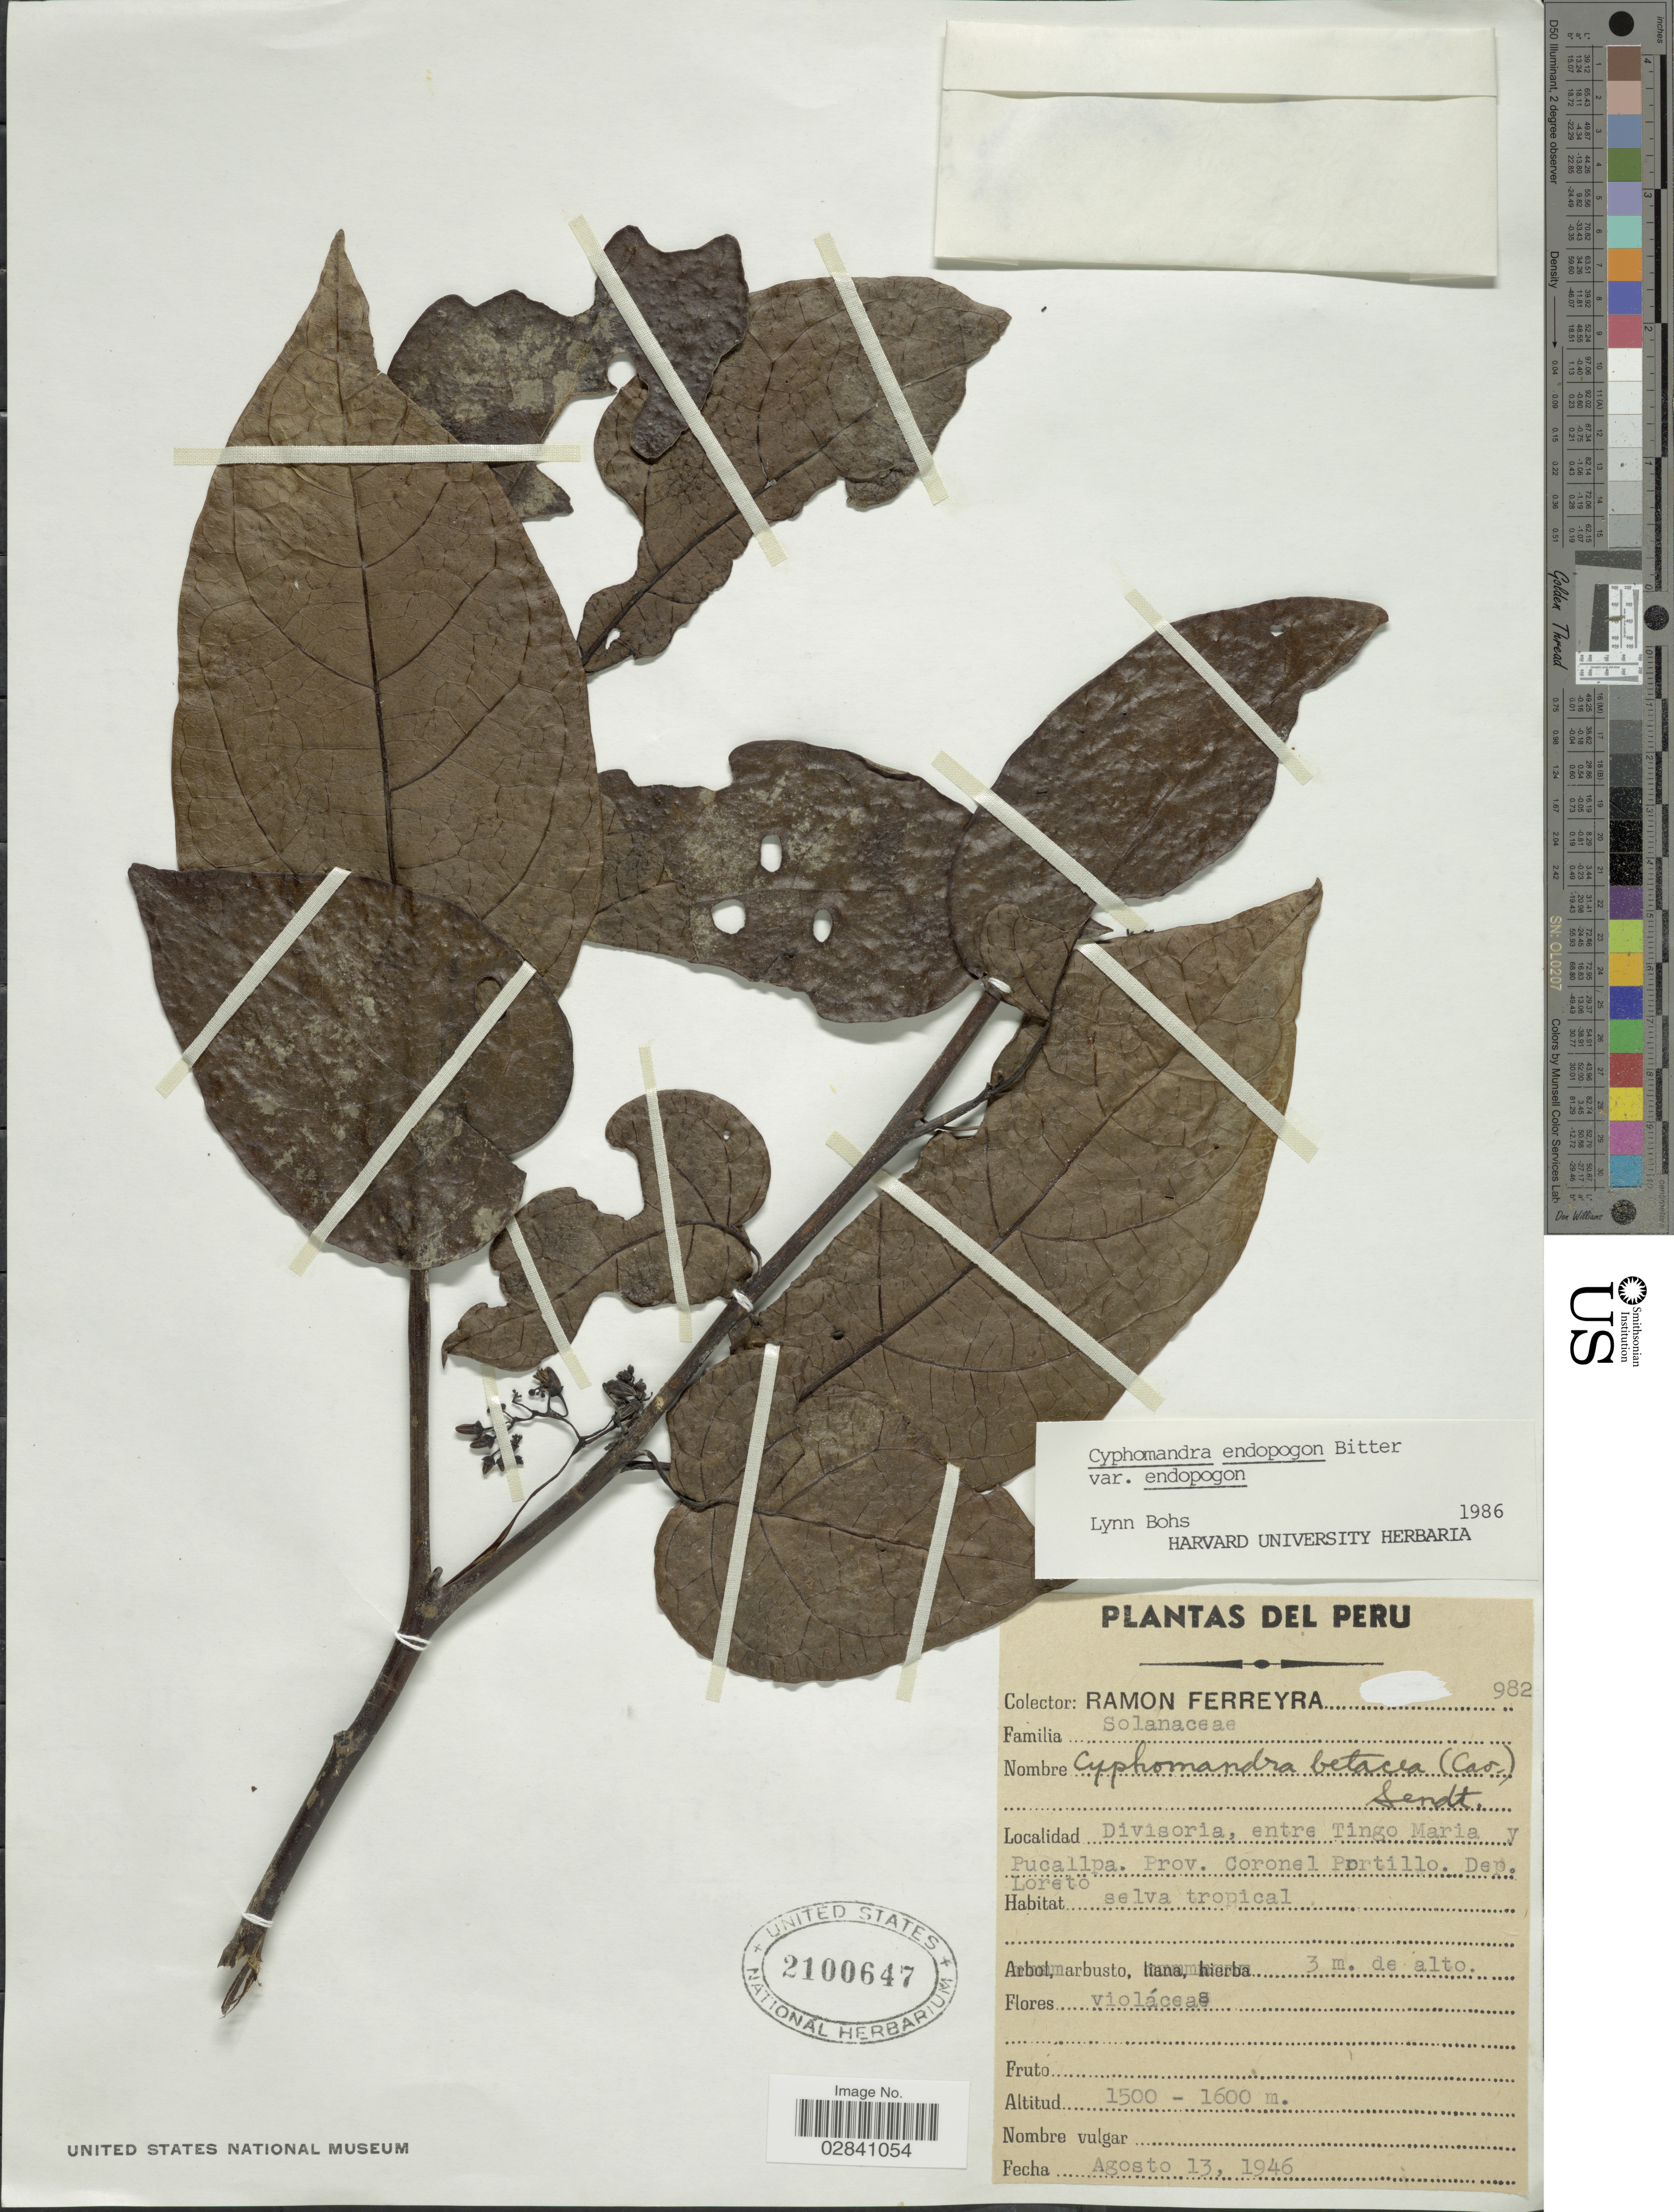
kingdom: Plantae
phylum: Tracheophyta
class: Magnoliopsida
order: Solanales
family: Solanaceae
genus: Cyphomandra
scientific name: Cyphomandra endopogon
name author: Bitter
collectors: R. A. Ferreyra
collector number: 982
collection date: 1946-08-13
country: Peru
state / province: Loreto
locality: Divisoria, entre Tingo Maria y Pucallpa. Prov. Coronel Portillo. Dep. Loreto.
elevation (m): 1500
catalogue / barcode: US 2100647